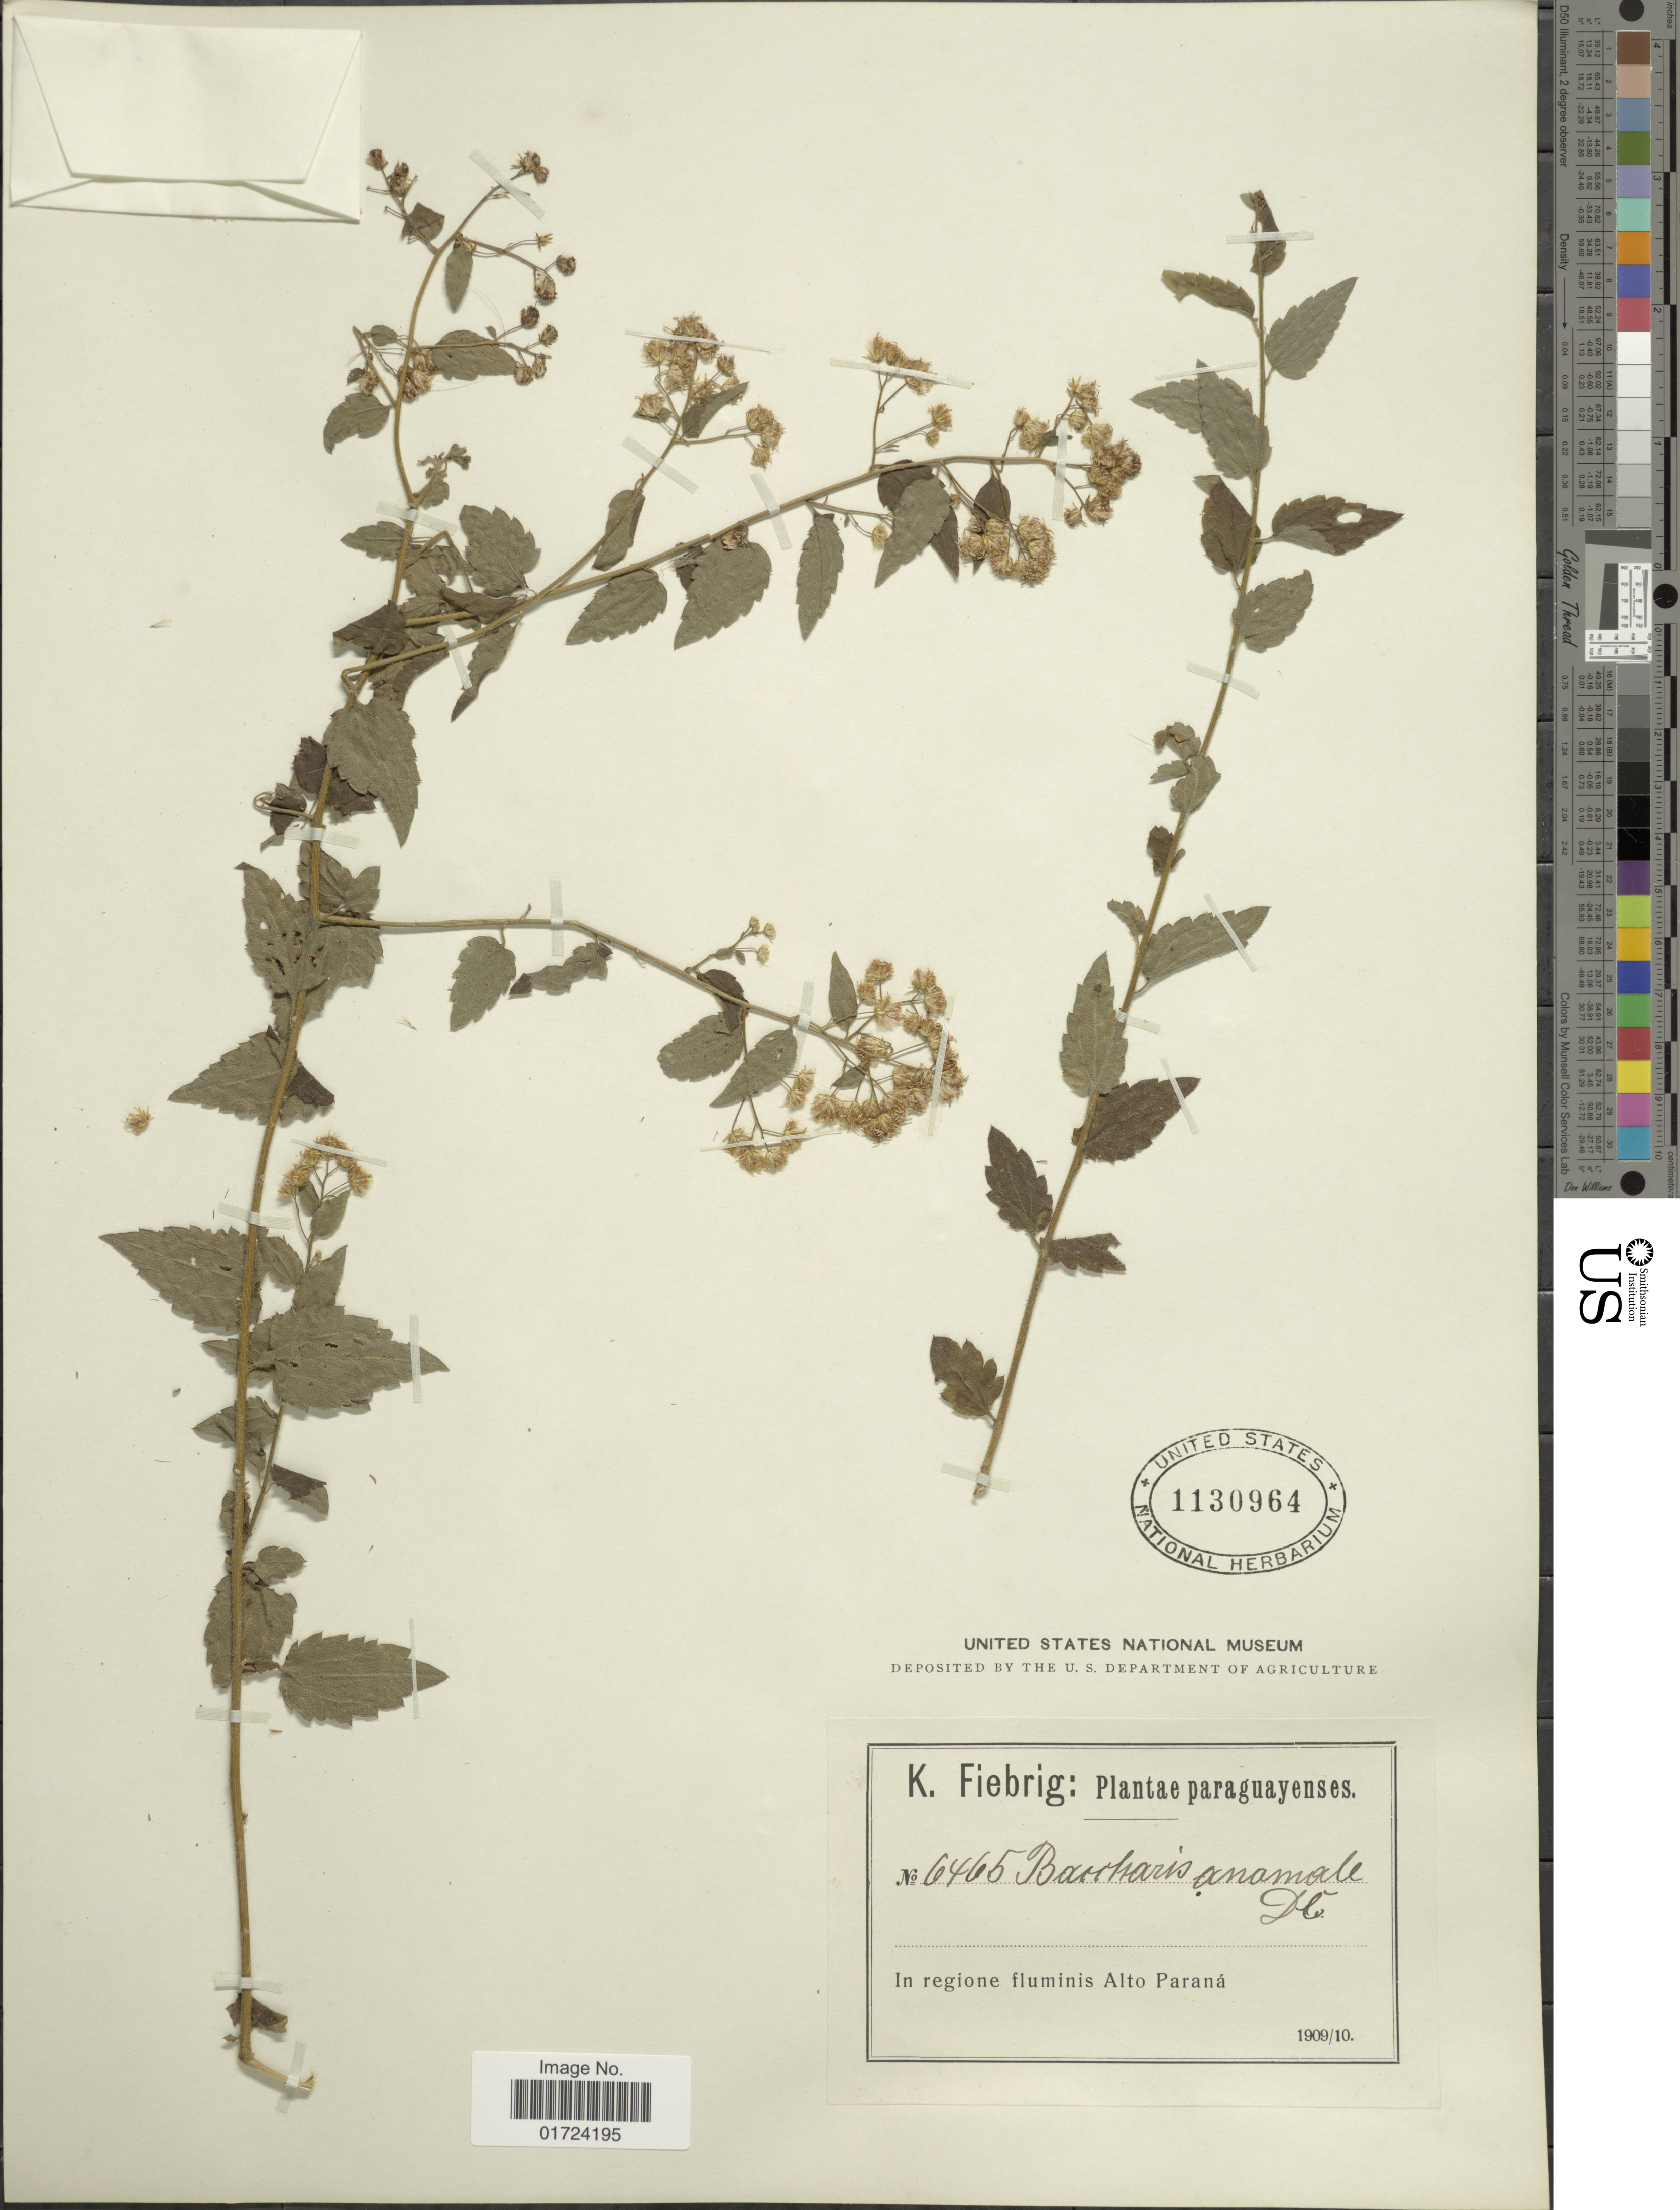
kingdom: Plantae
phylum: Tracheophyta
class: Magnoliopsida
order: Asterales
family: Asteraceae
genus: Baccharis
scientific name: Baccharis anomala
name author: DC.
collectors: K. Fiebrig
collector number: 6465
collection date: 1909/1910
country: Paraguay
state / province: Alto Parana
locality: In regione fluminis Alto Parana.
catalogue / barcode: US 1130964